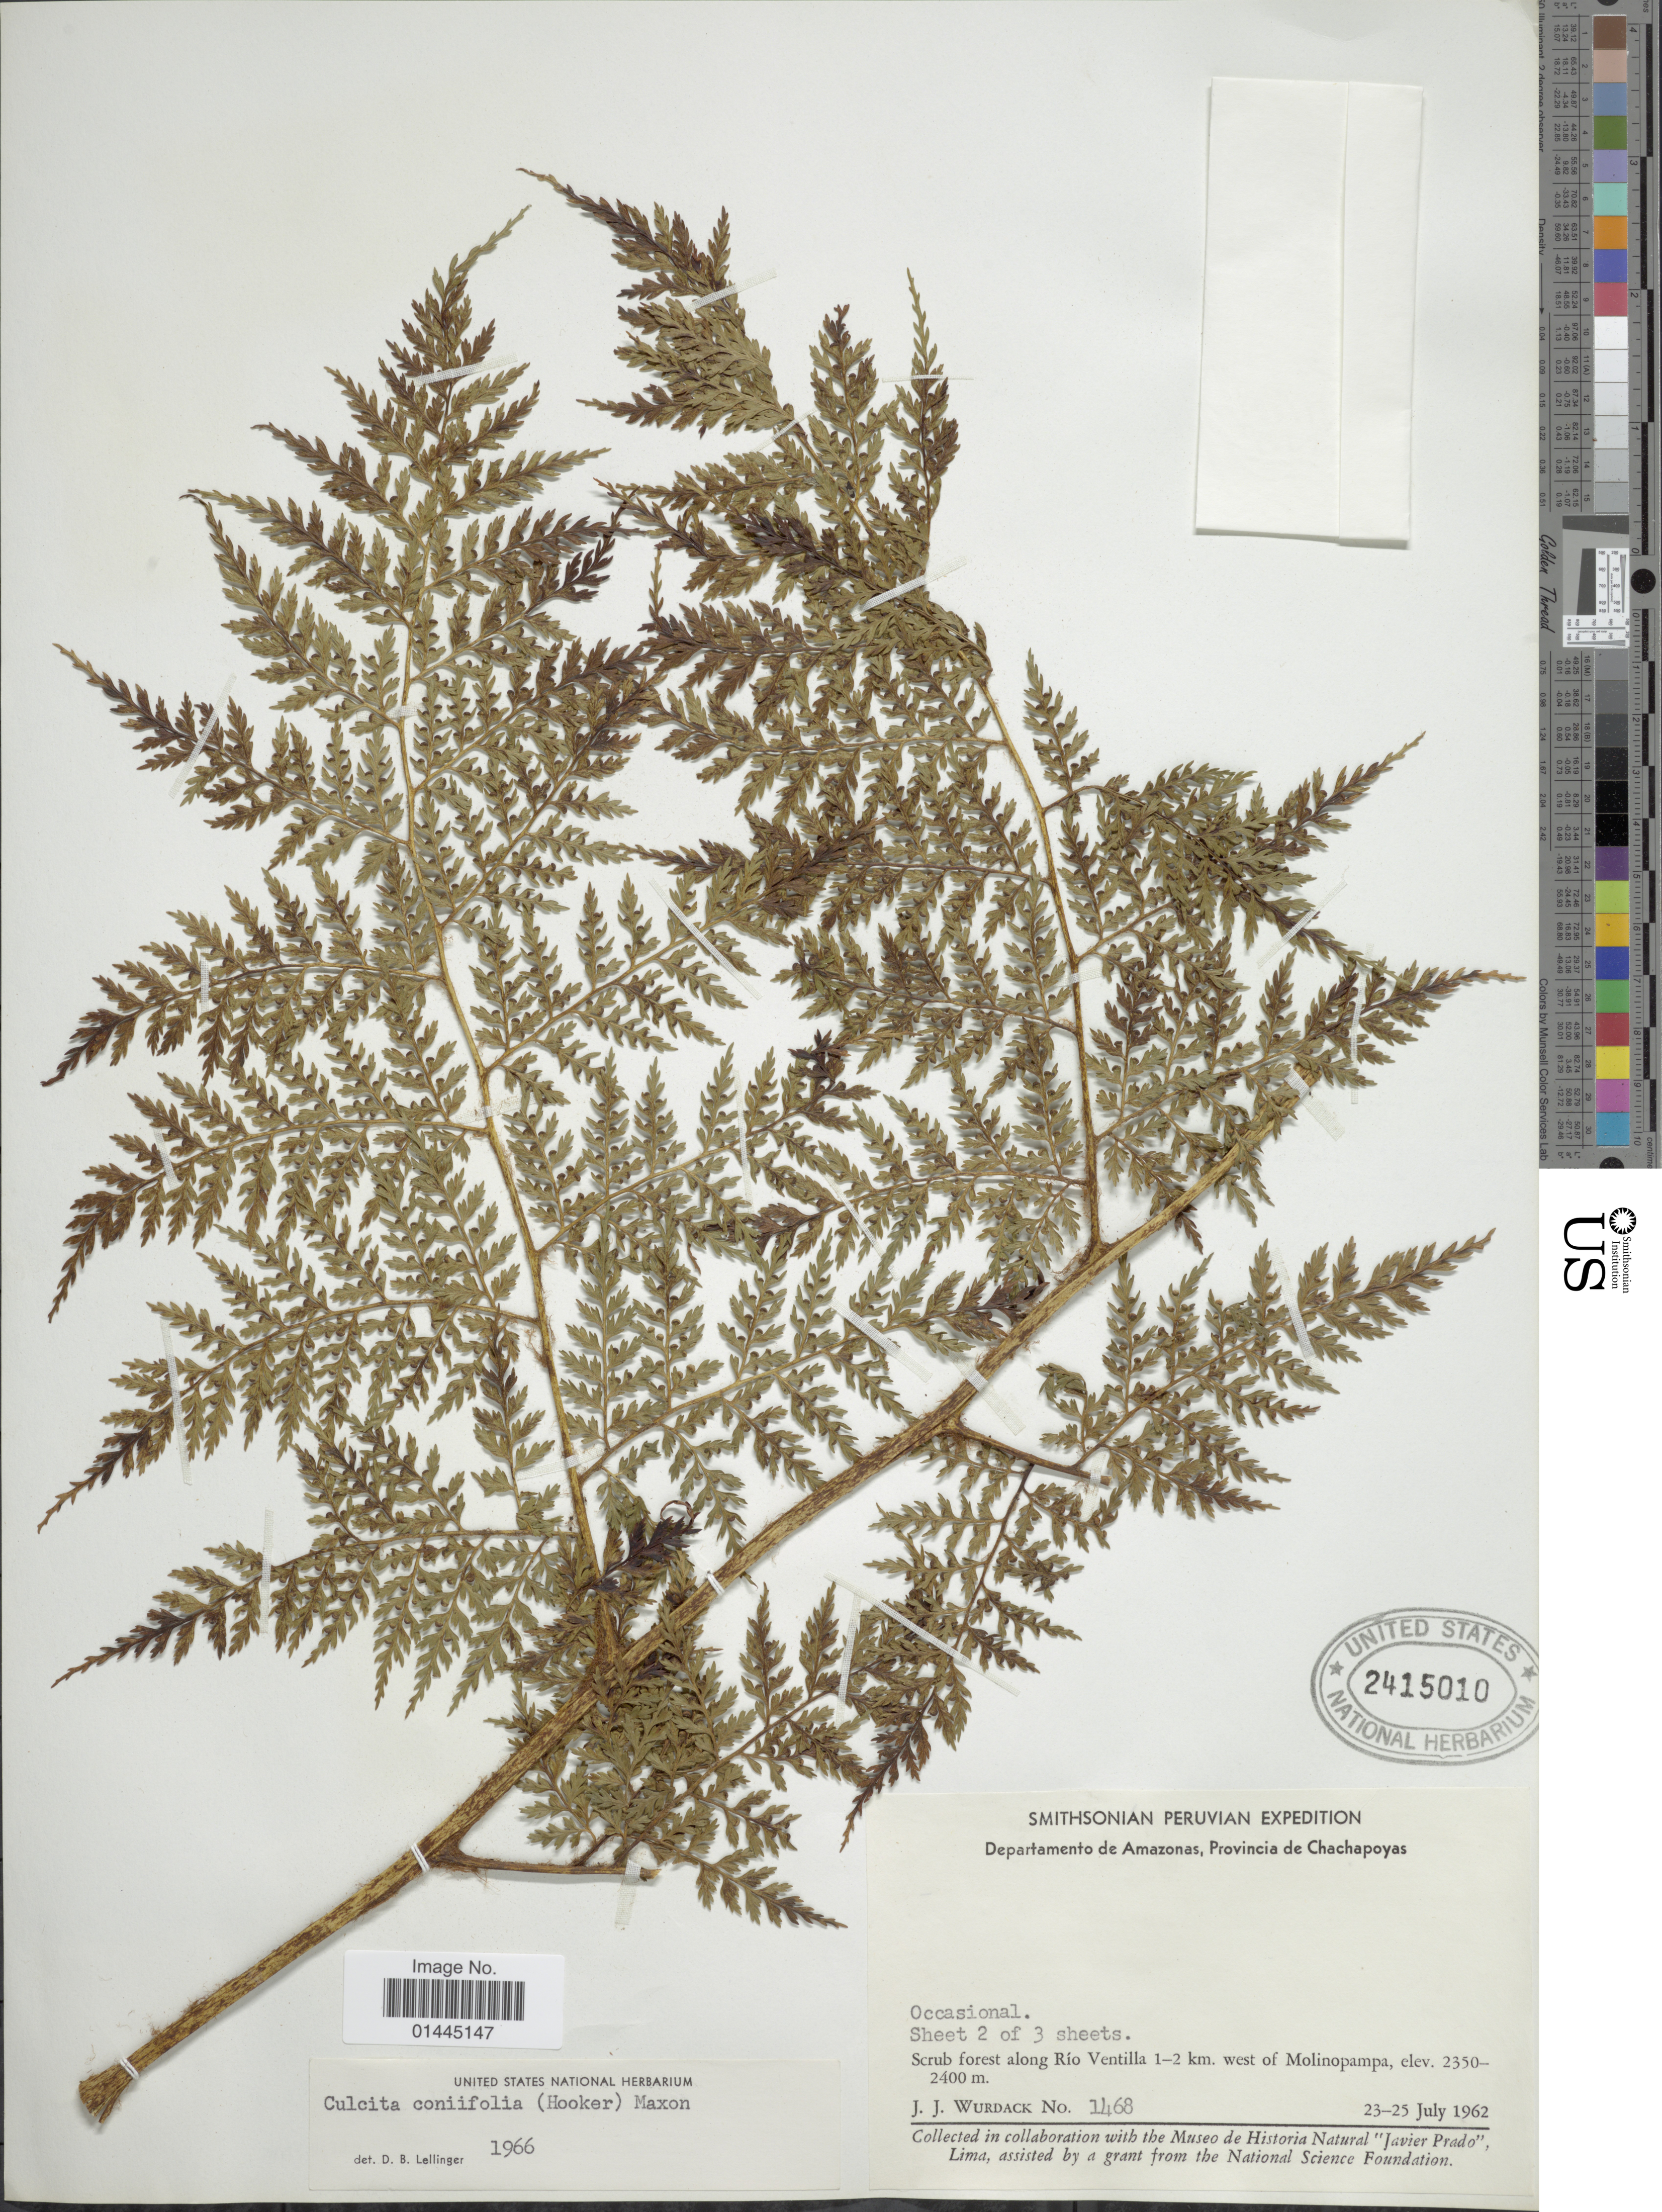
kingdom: Plantae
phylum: Tracheophyta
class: Polypodiopsida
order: Cyatheales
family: Culcitaceae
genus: Culcita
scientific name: Culcita coniifolia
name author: (Hook.) Maxon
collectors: J. J. Wurdack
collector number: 1468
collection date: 1962-07-23/1962-07-25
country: Peru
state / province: Amazonas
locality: Provincia de Chachapoyas, scrub forest along Rio Ventilla 1-2 km. west of Molinopampa.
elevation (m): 2350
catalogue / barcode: US 2415010